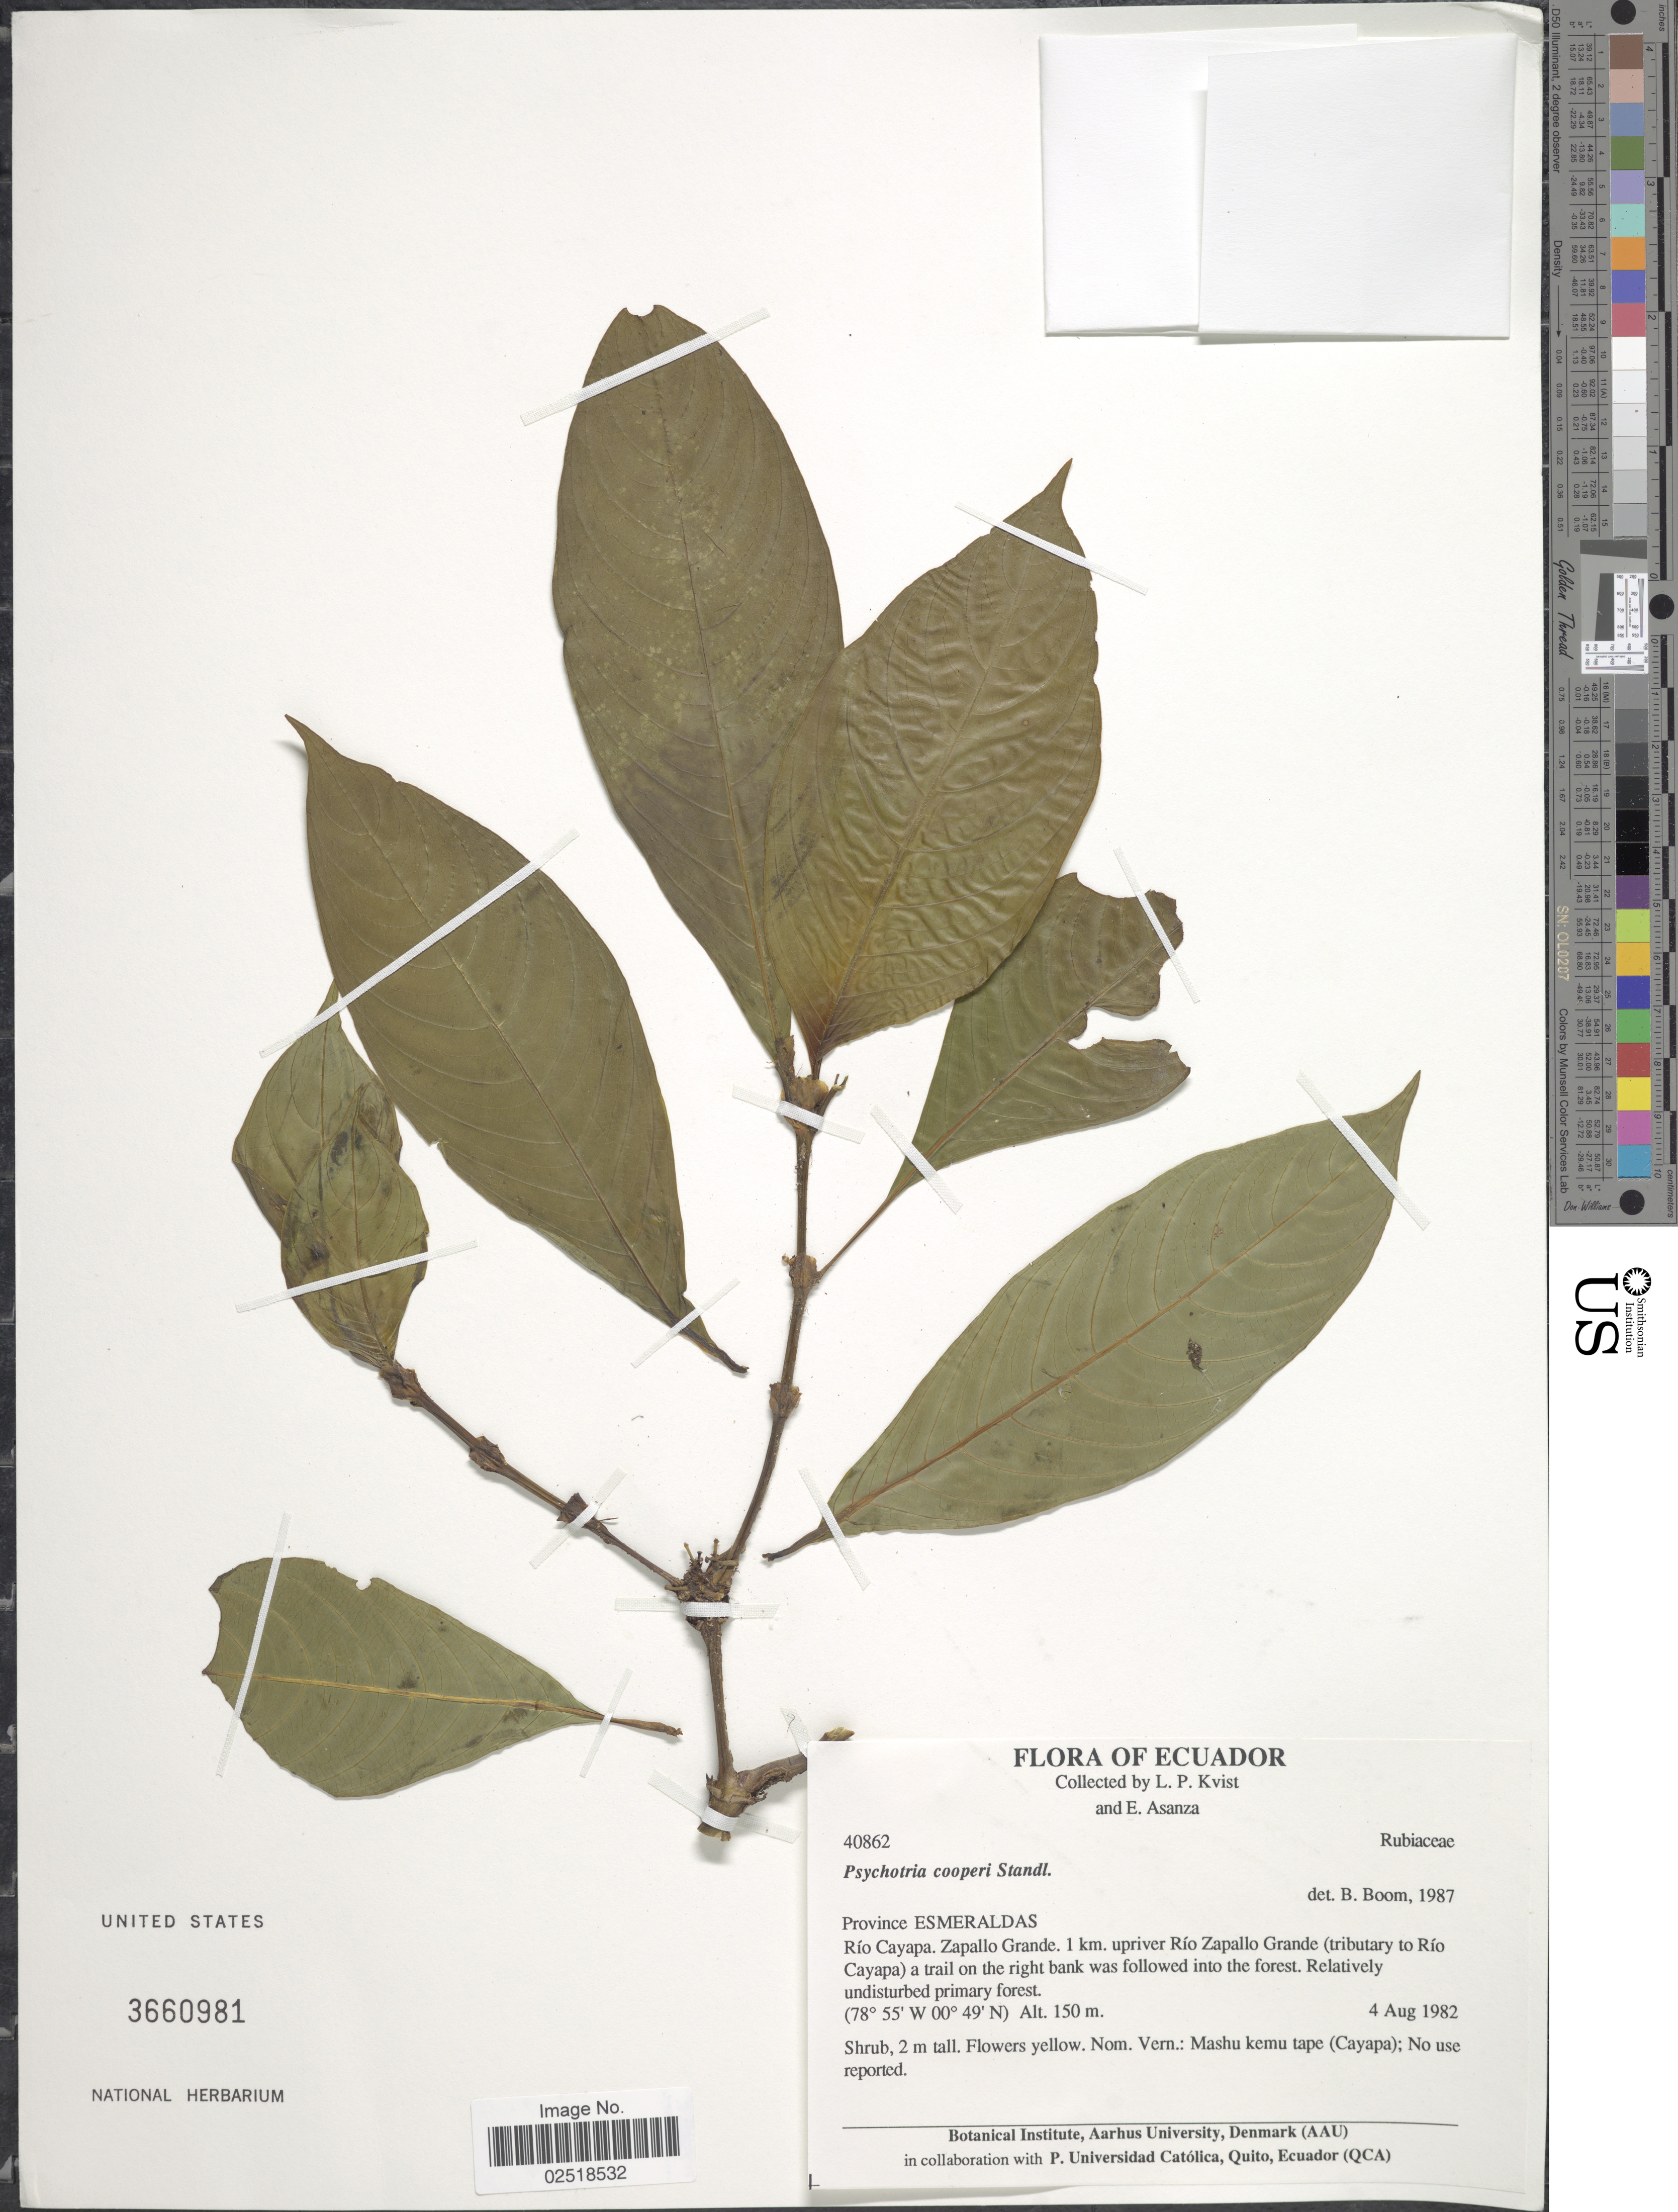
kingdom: Plantae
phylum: Tracheophyta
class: Magnoliopsida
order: Gentianales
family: Rubiaceae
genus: Psychotria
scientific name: Psychotria cooperi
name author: Standl.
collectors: L. P. Kvist & E. Asanza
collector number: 40862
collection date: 1982-08-04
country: Ecuador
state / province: Esmeraldas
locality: Río Cayapa. Zapallo Grande. 1 km upriver Río Zapallo Grande (tributary to Río Cayapa) a trail on the right bank was followed into the forest. Relatively undisturbed primary forest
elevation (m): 150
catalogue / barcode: US 3660981